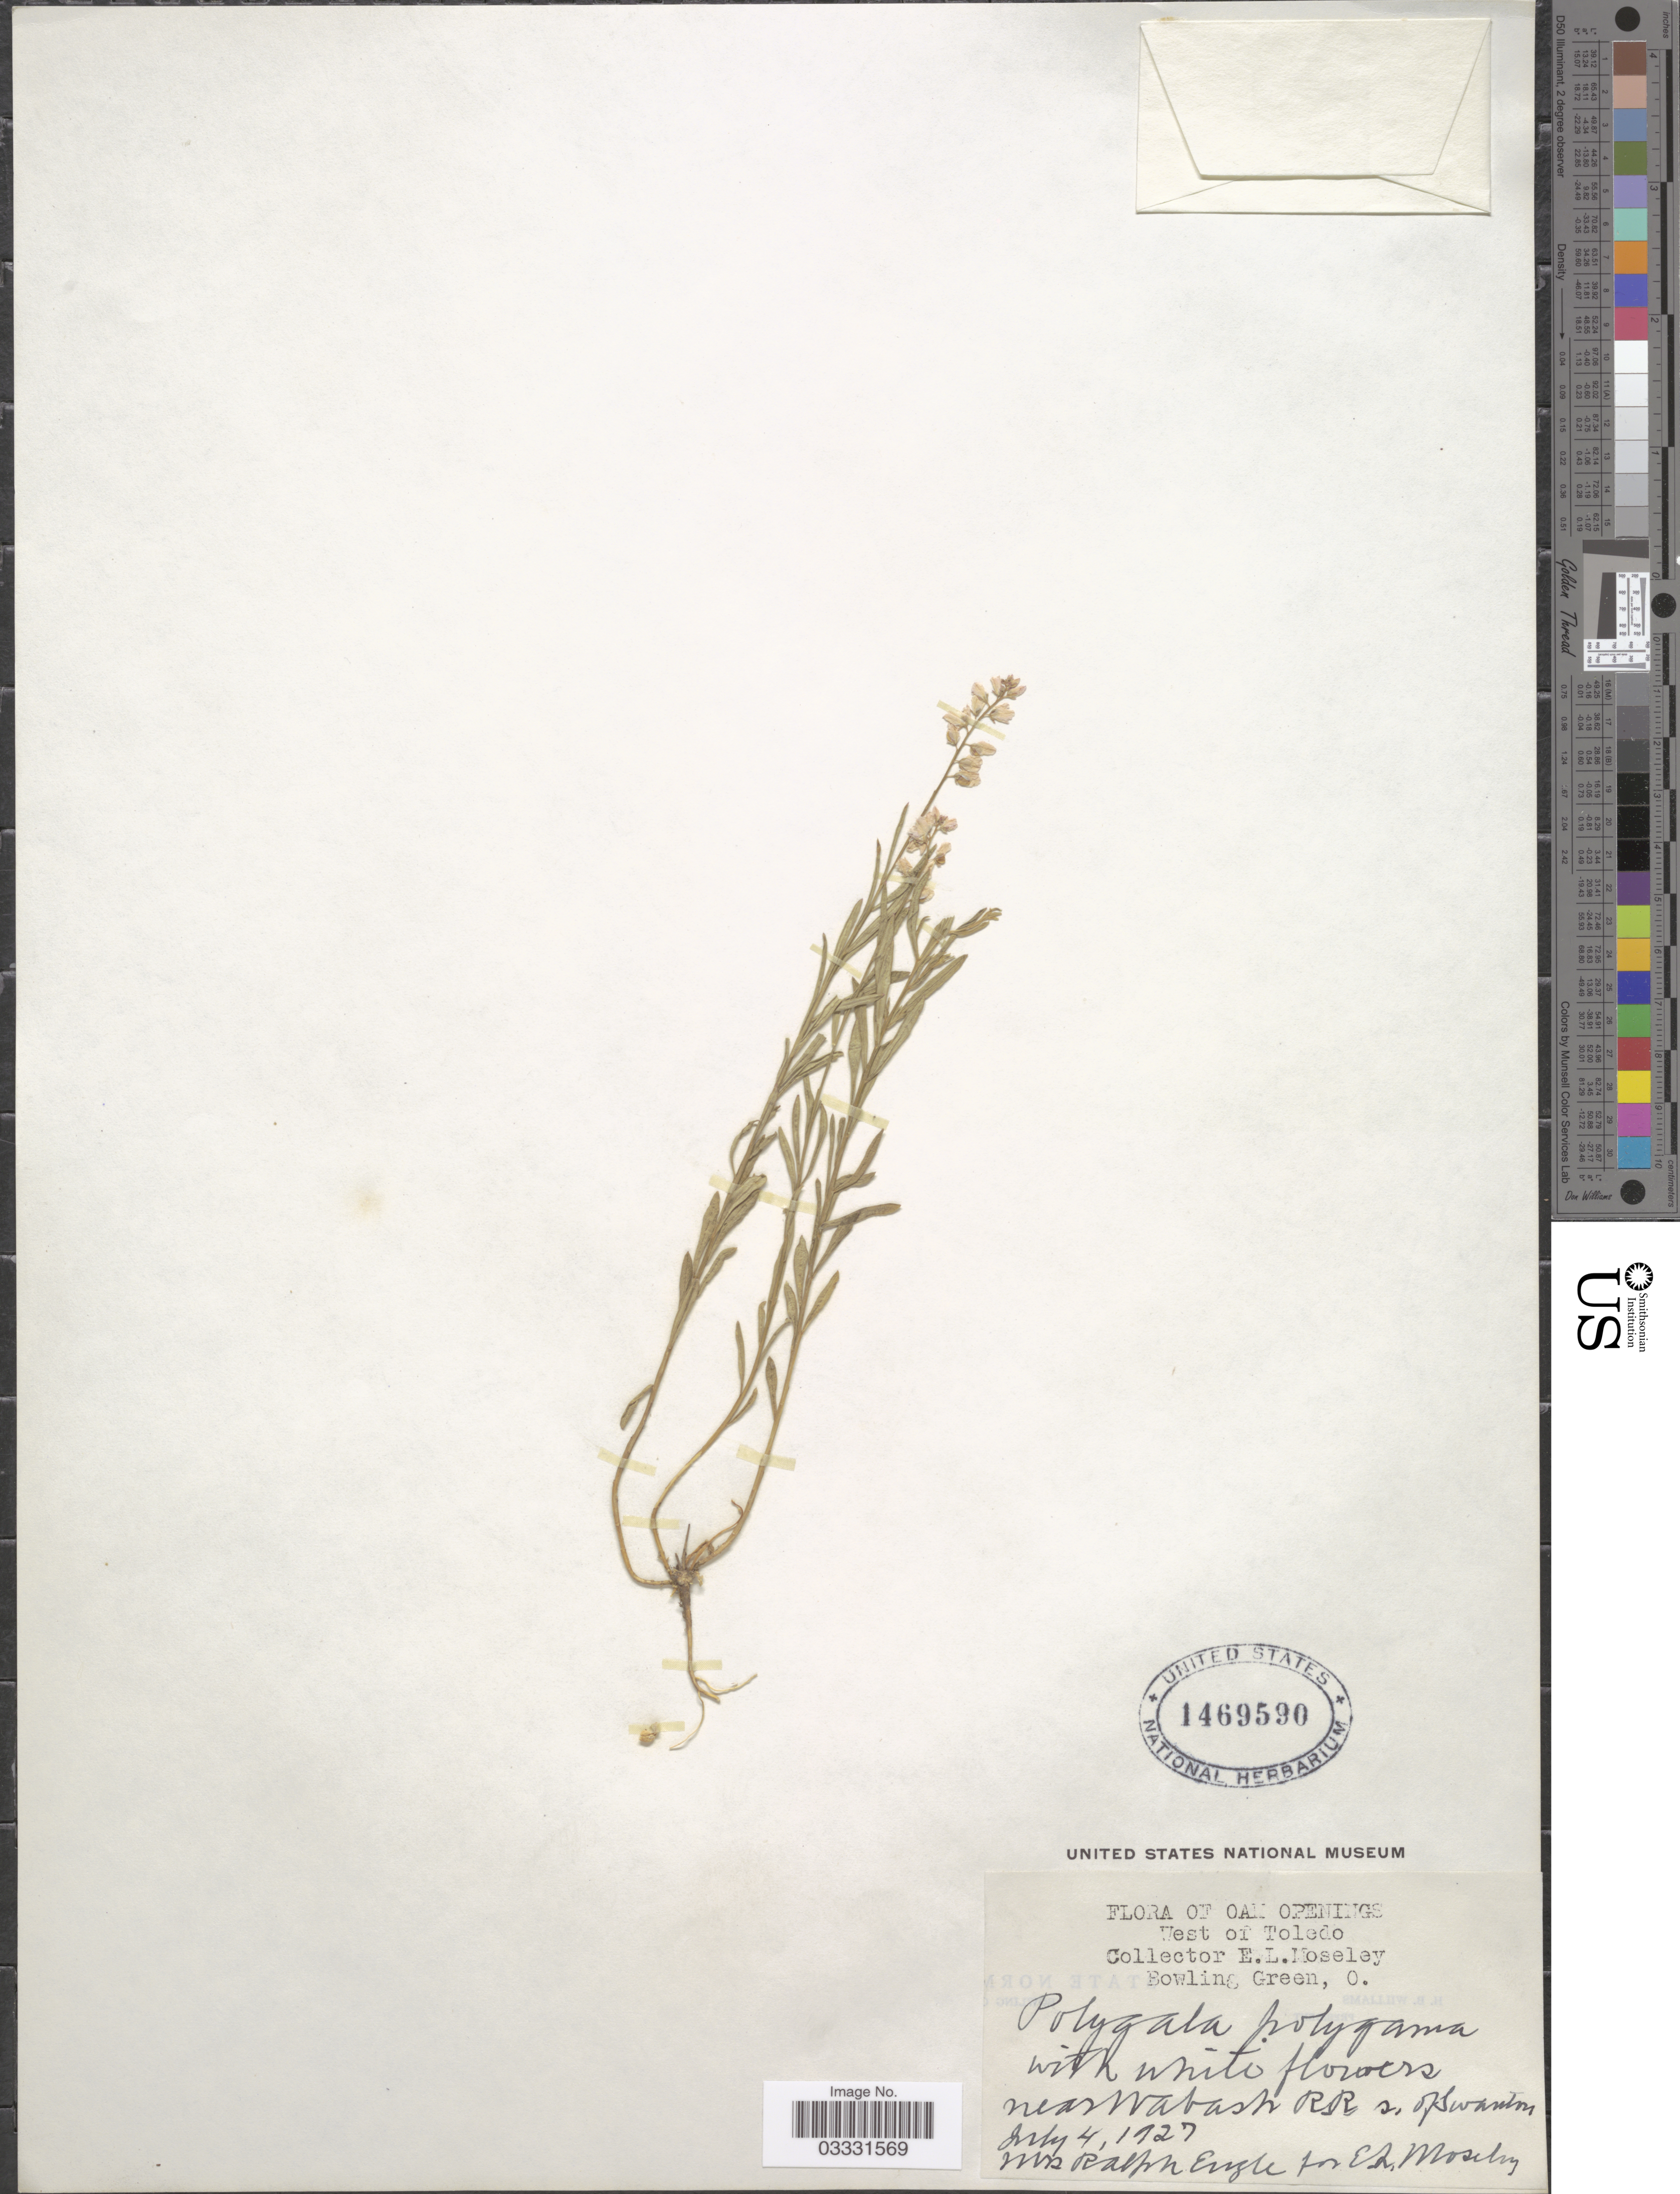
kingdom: Plantae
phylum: Tracheophyta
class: Magnoliopsida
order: Fabales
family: Polygalaceae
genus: Polygala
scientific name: Polygala polygama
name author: Walter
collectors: E. Moseley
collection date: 1927-07-04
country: United States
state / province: Ohio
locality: Oak Openings. West of Toledo. Near Wabash RR s. of Swanton.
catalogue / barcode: US 1469590